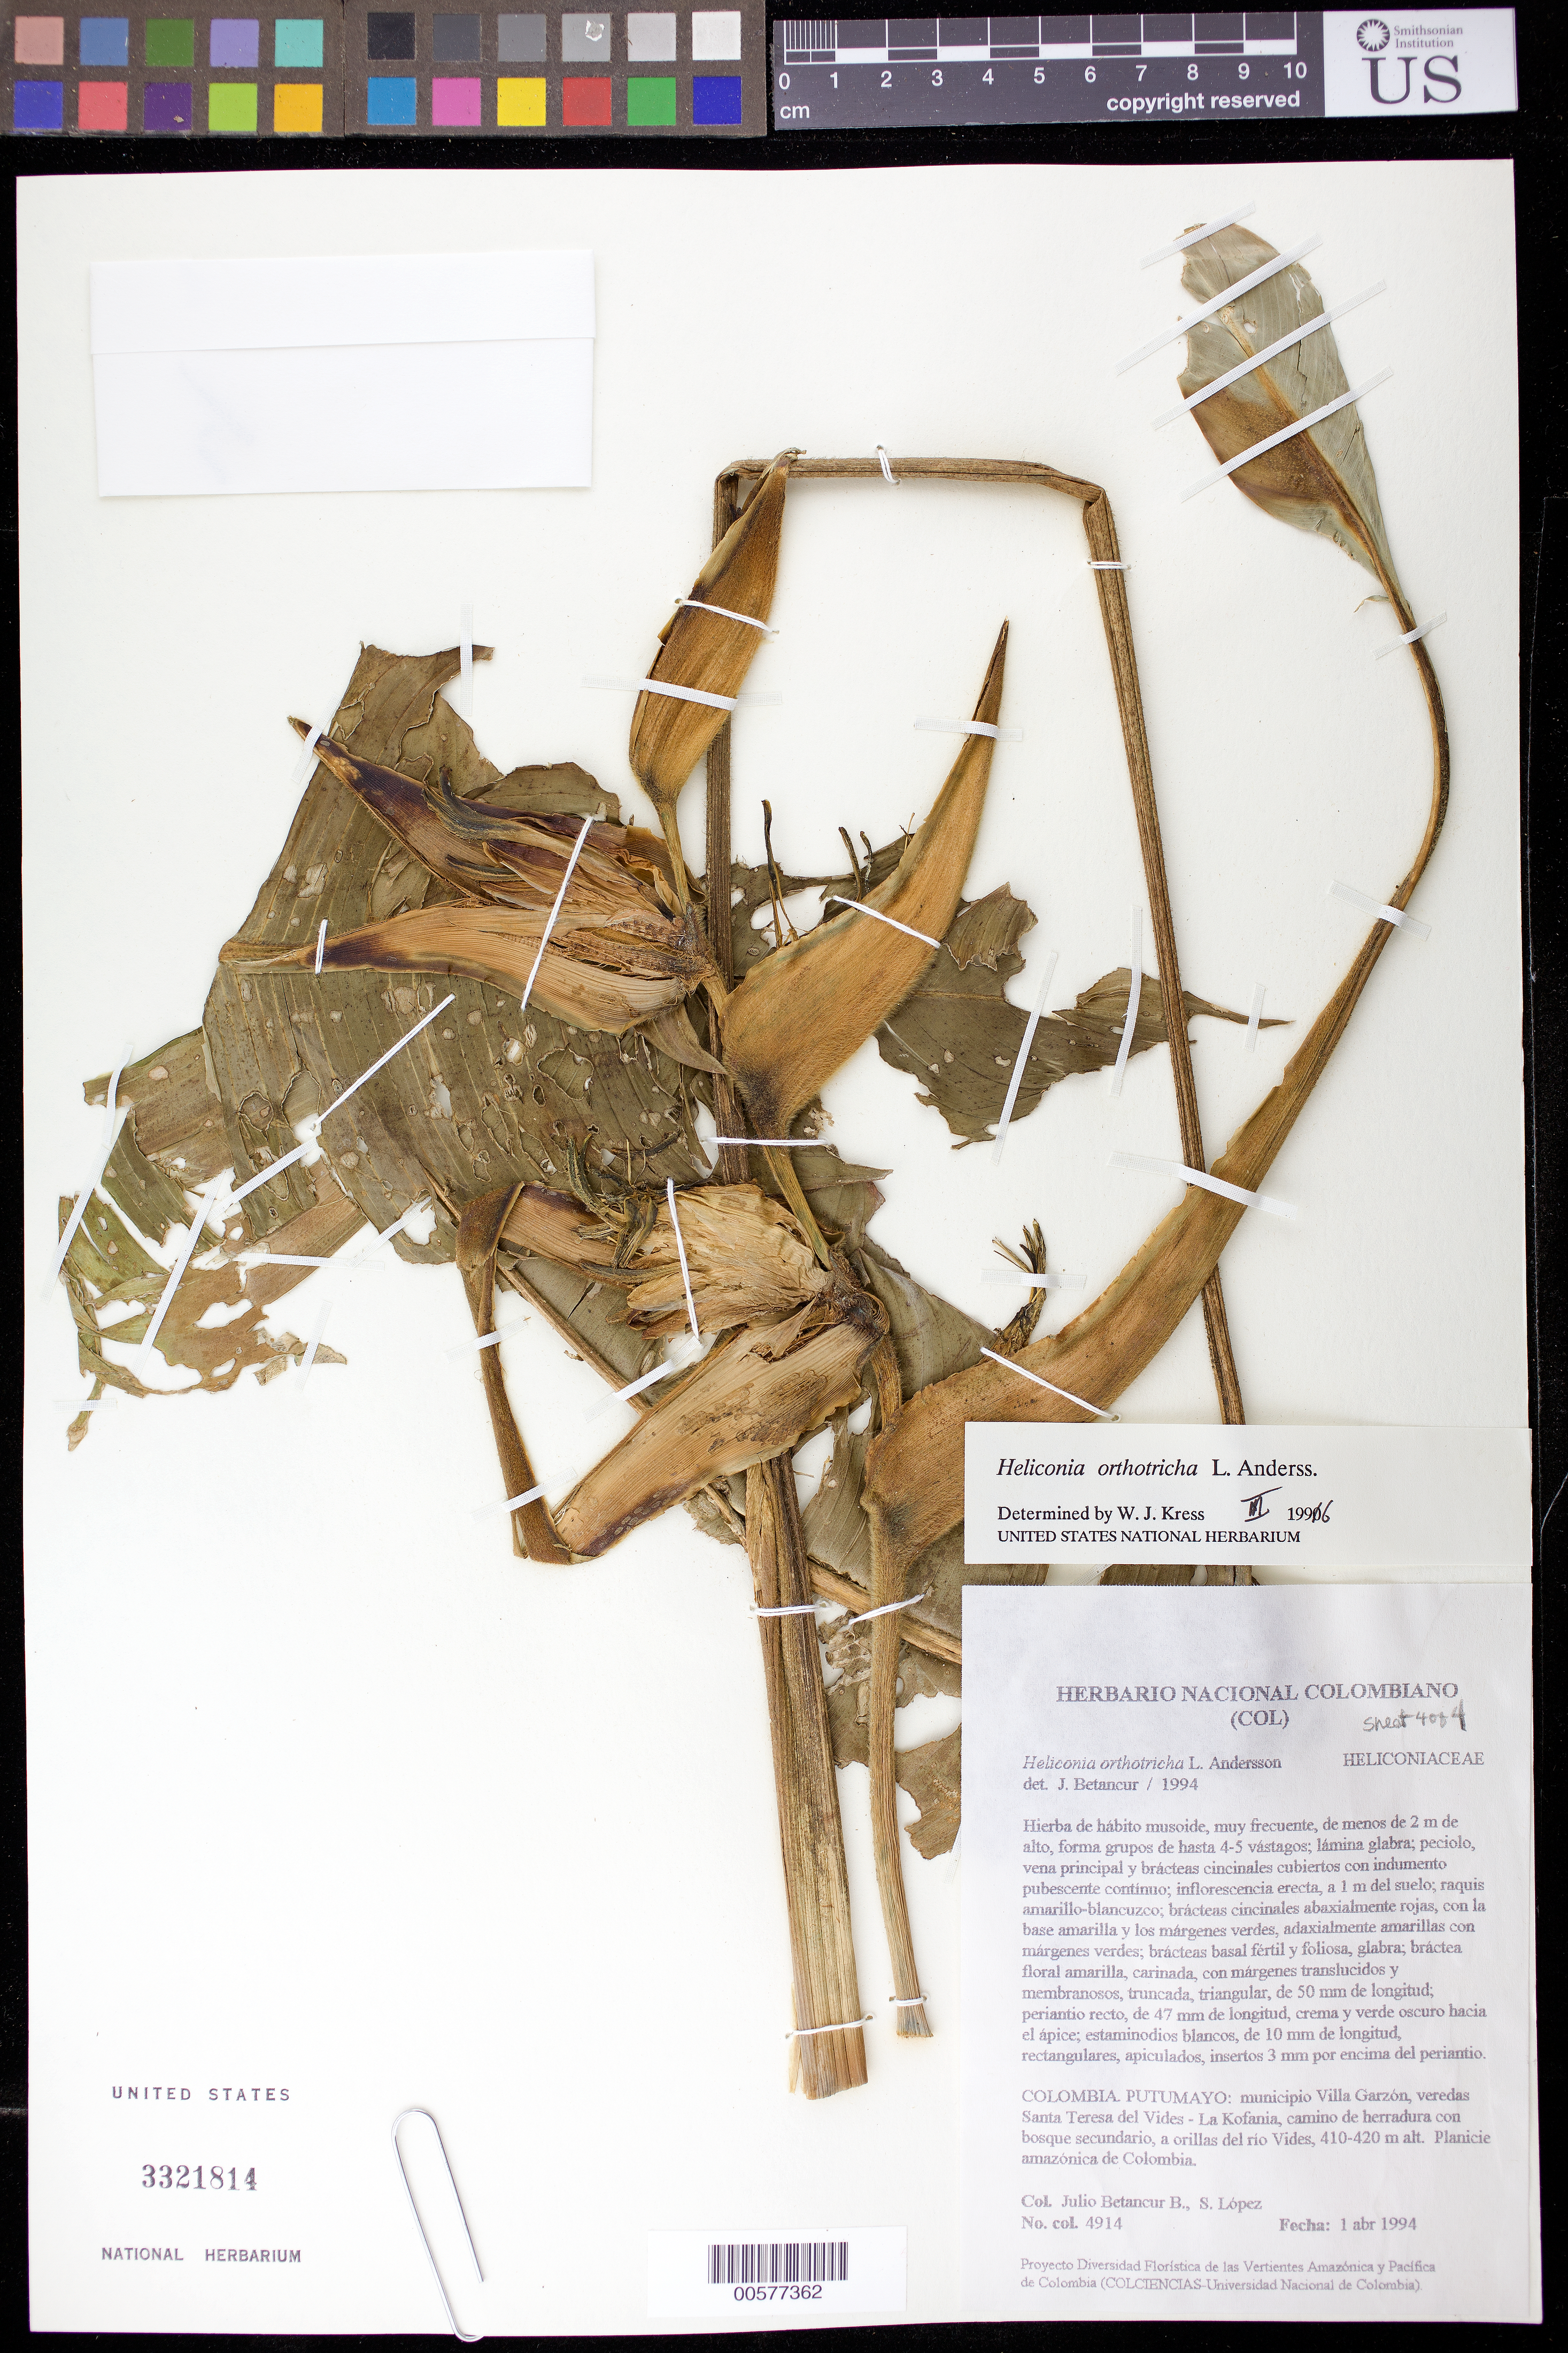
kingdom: Plantae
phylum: Tracheophyta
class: Liliopsida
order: Zingiberales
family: Heliconiaceae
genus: Heliconia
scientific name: Heliconia orthotricha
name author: L. Andersson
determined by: Betancur, J. C.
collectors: J. C. Betancur & S. Lopez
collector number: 4914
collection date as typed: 01 Apr 1994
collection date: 1994-04-01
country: Colombia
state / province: Putumayo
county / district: Villa Garzon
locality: Along Santa Teresa del Vides and La Kofania trails, pack animal trail with secondary forest, next to Rio Vides, Amazonian plain in Columbia.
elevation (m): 410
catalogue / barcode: US 3321814